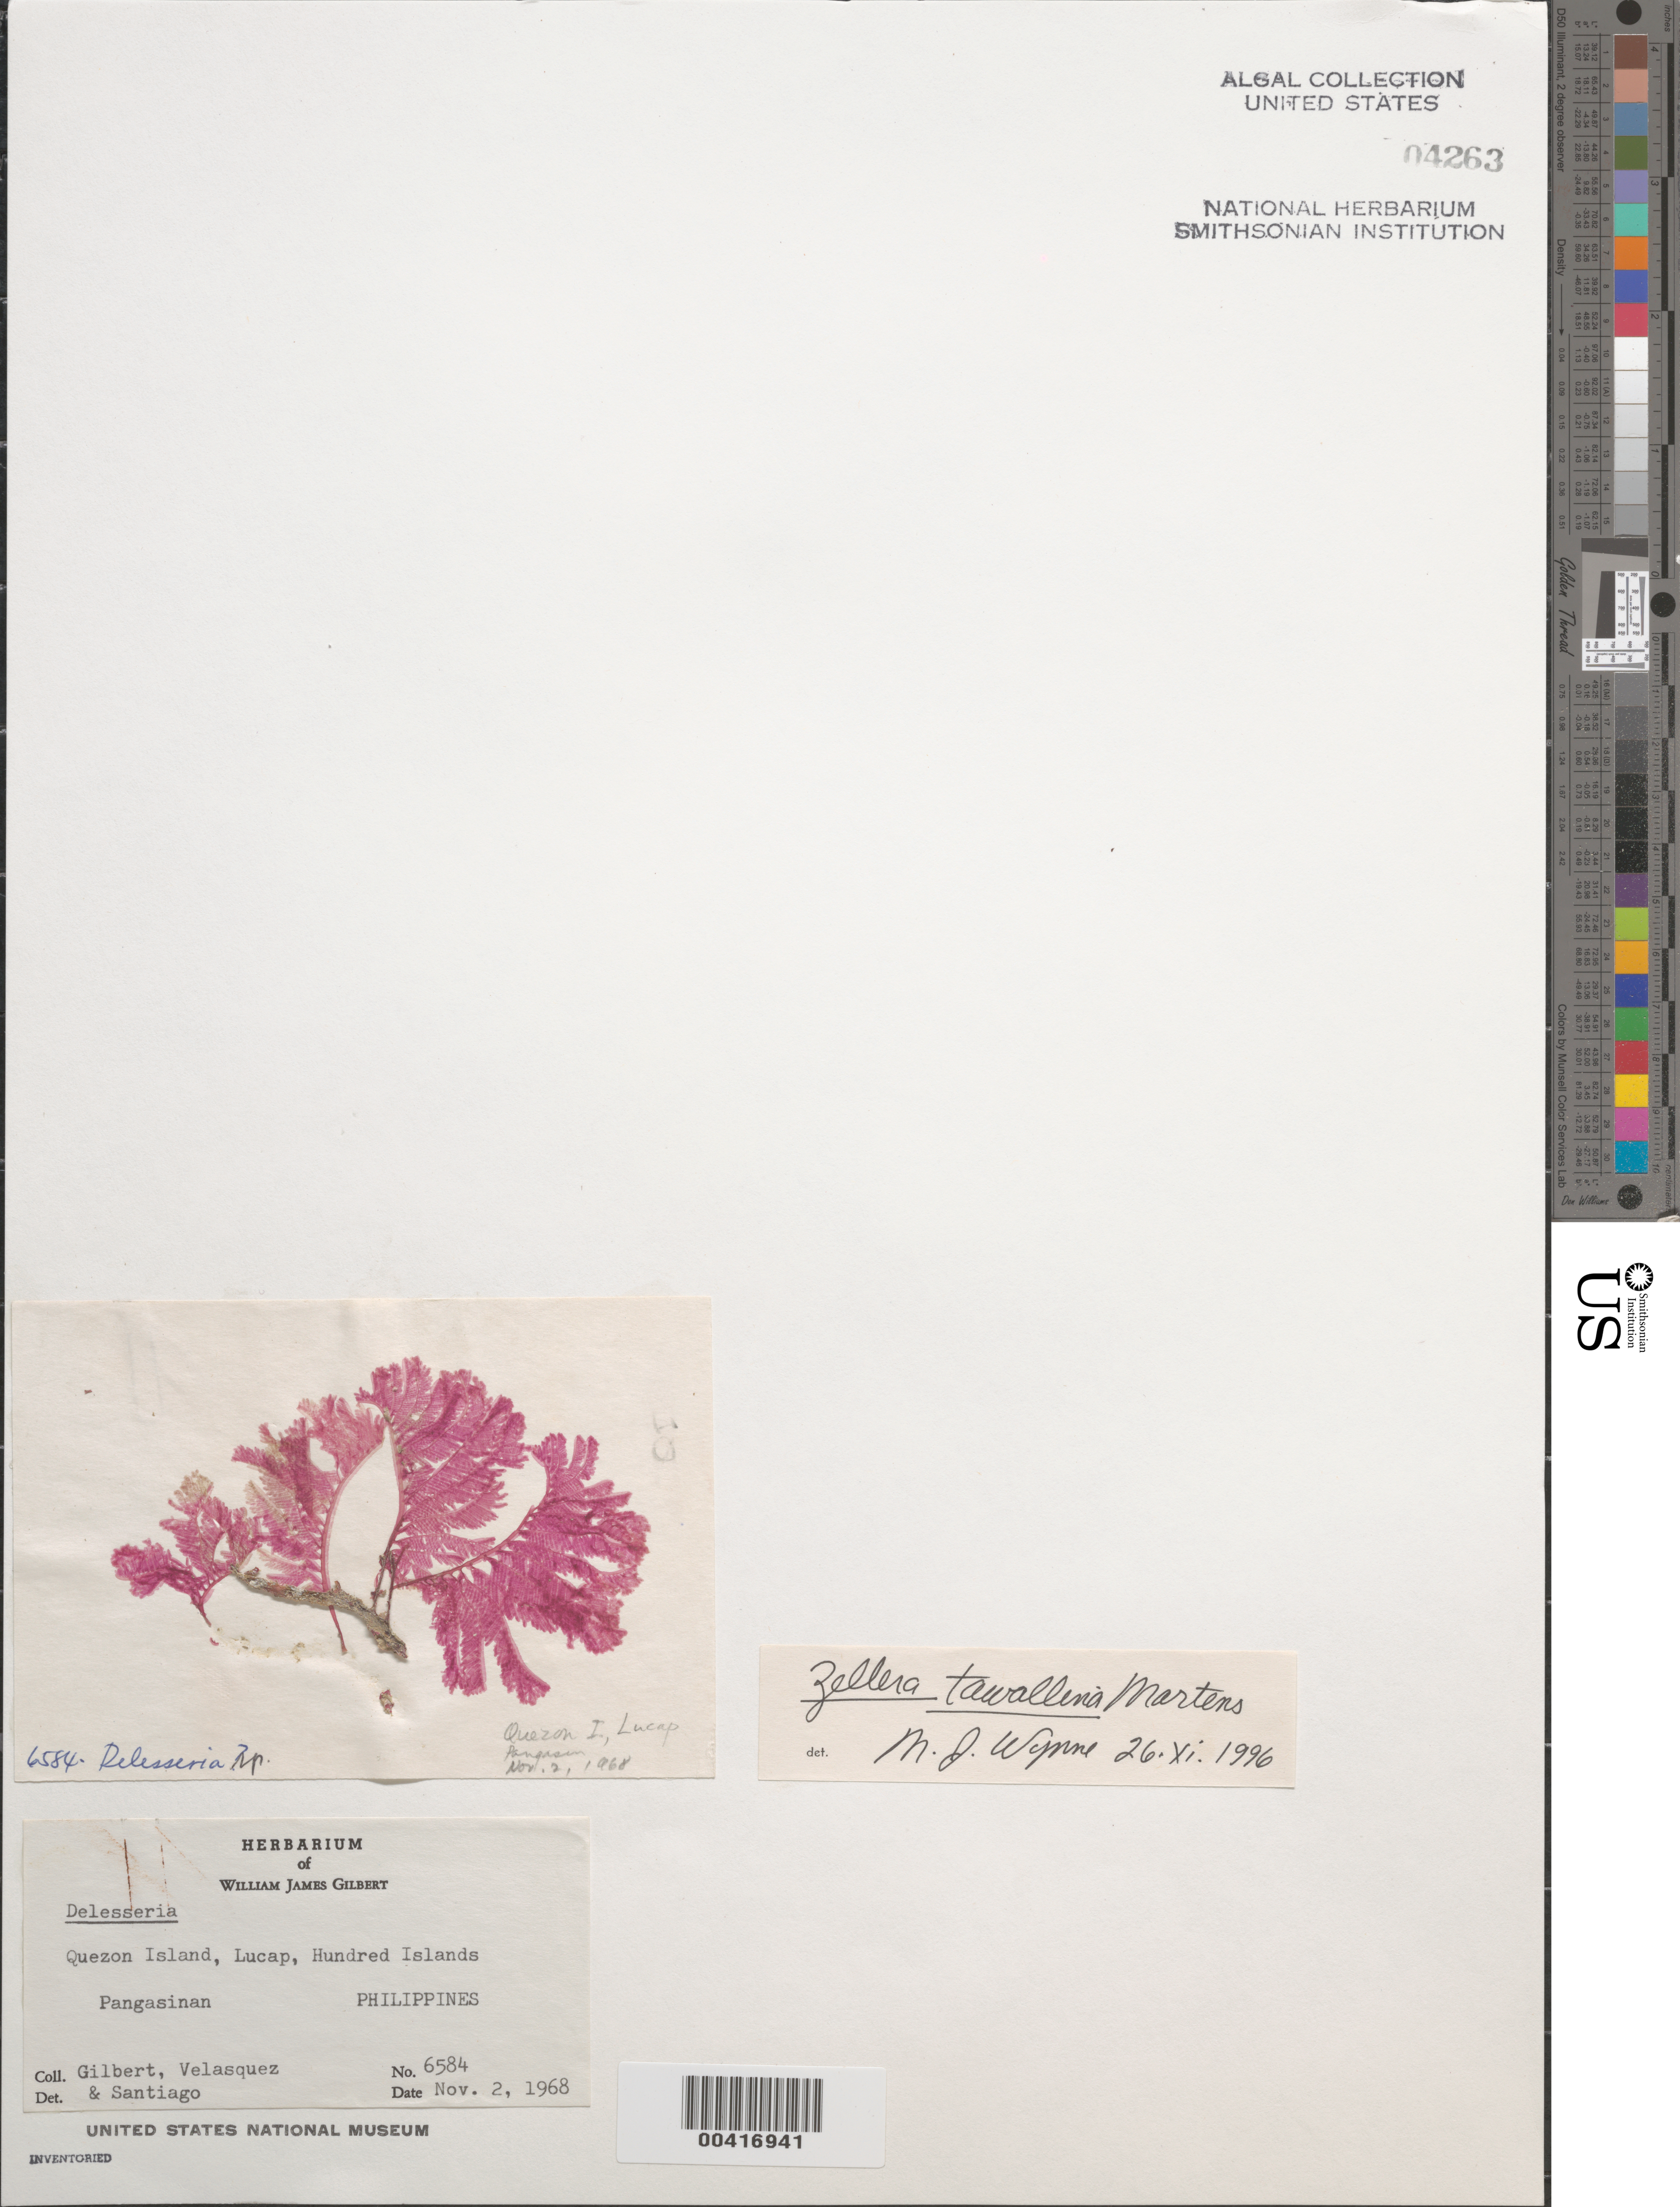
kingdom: Plantae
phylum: Rhodophyta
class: Florideophyceae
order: Ceramiales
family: Delesseriaceae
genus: Zellera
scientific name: Zellera tawallina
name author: G. Martens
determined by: Wynne, M. J.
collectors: W. J. Gilbert, G. Velasquez & A. Santiago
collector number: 6584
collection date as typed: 02 Nov 1968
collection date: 1968-11-02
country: Philippines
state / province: Ilocos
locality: Quezon island, lucap, hundred islands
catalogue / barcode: US 4263